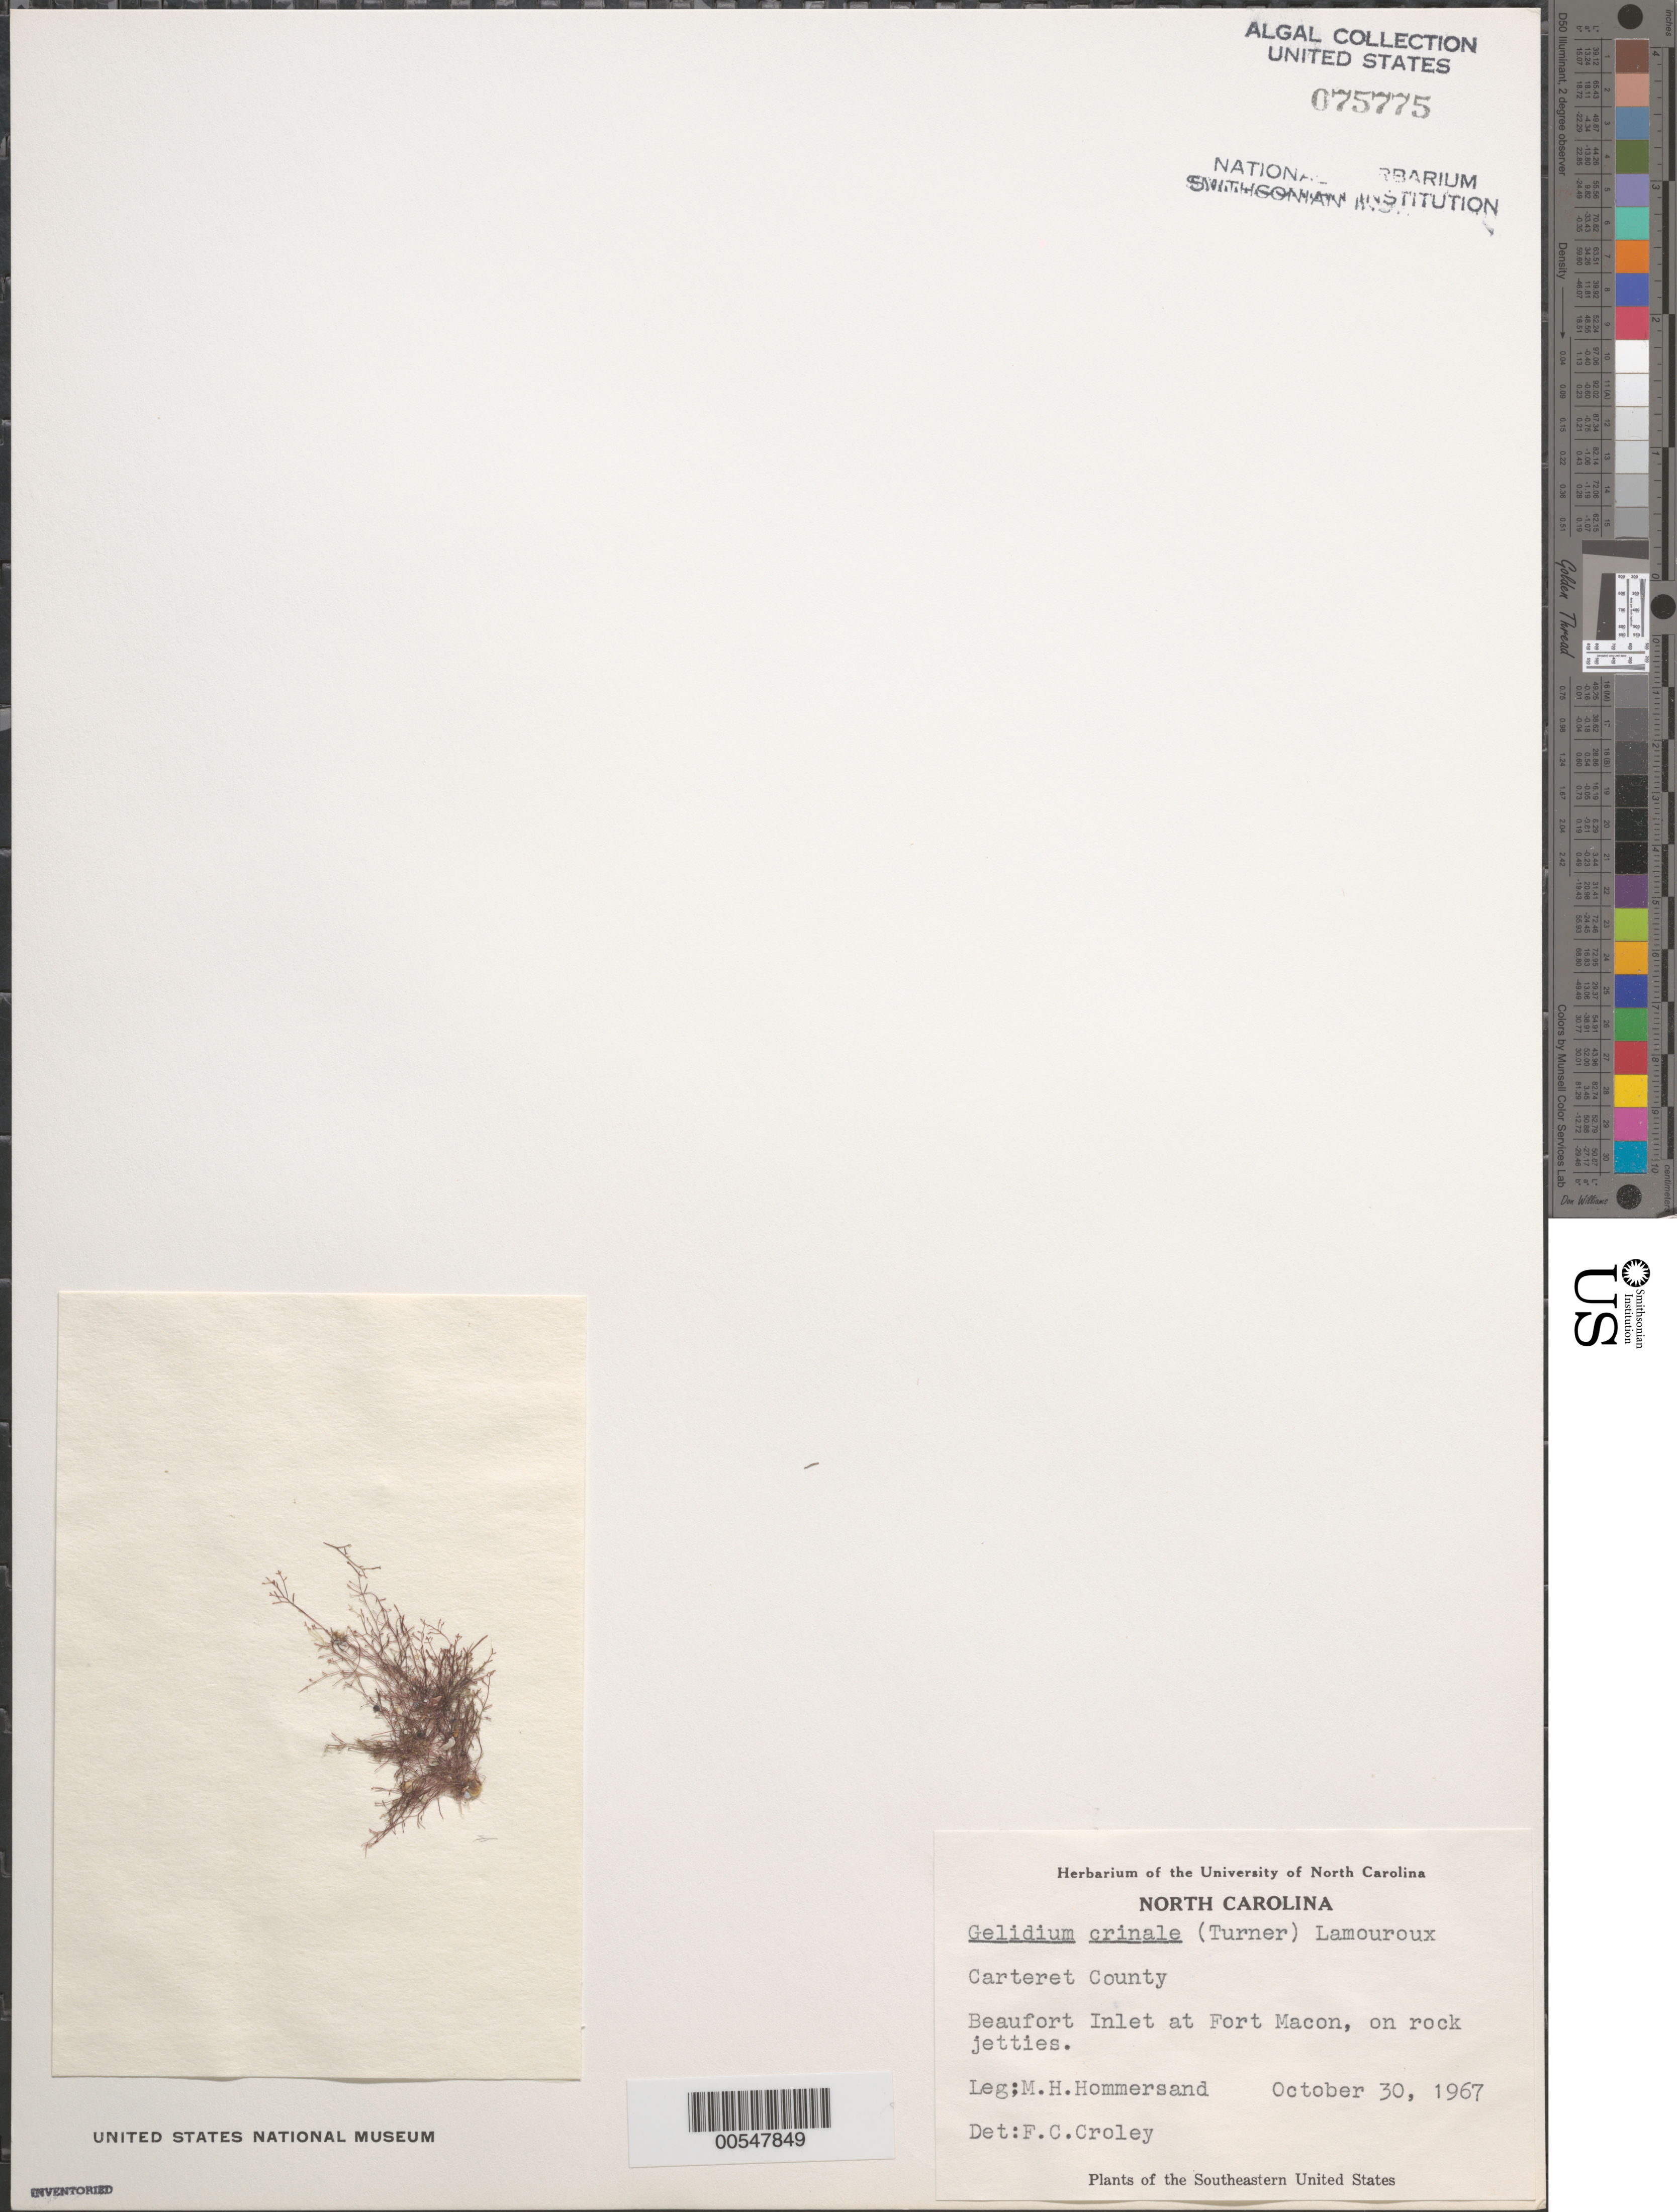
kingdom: Plantae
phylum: Rhodophyta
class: Florideophyceae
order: Gelidiales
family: Gelidiaceae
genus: Gelidium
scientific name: Gelidium crinale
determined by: Croley, F. C.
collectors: M. H. Hommersand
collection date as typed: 30 Oct 1967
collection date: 1967-10-30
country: United States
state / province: North Carolina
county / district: Carteret County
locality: Beaufort Inlet, Fort Macon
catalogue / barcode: US 75775